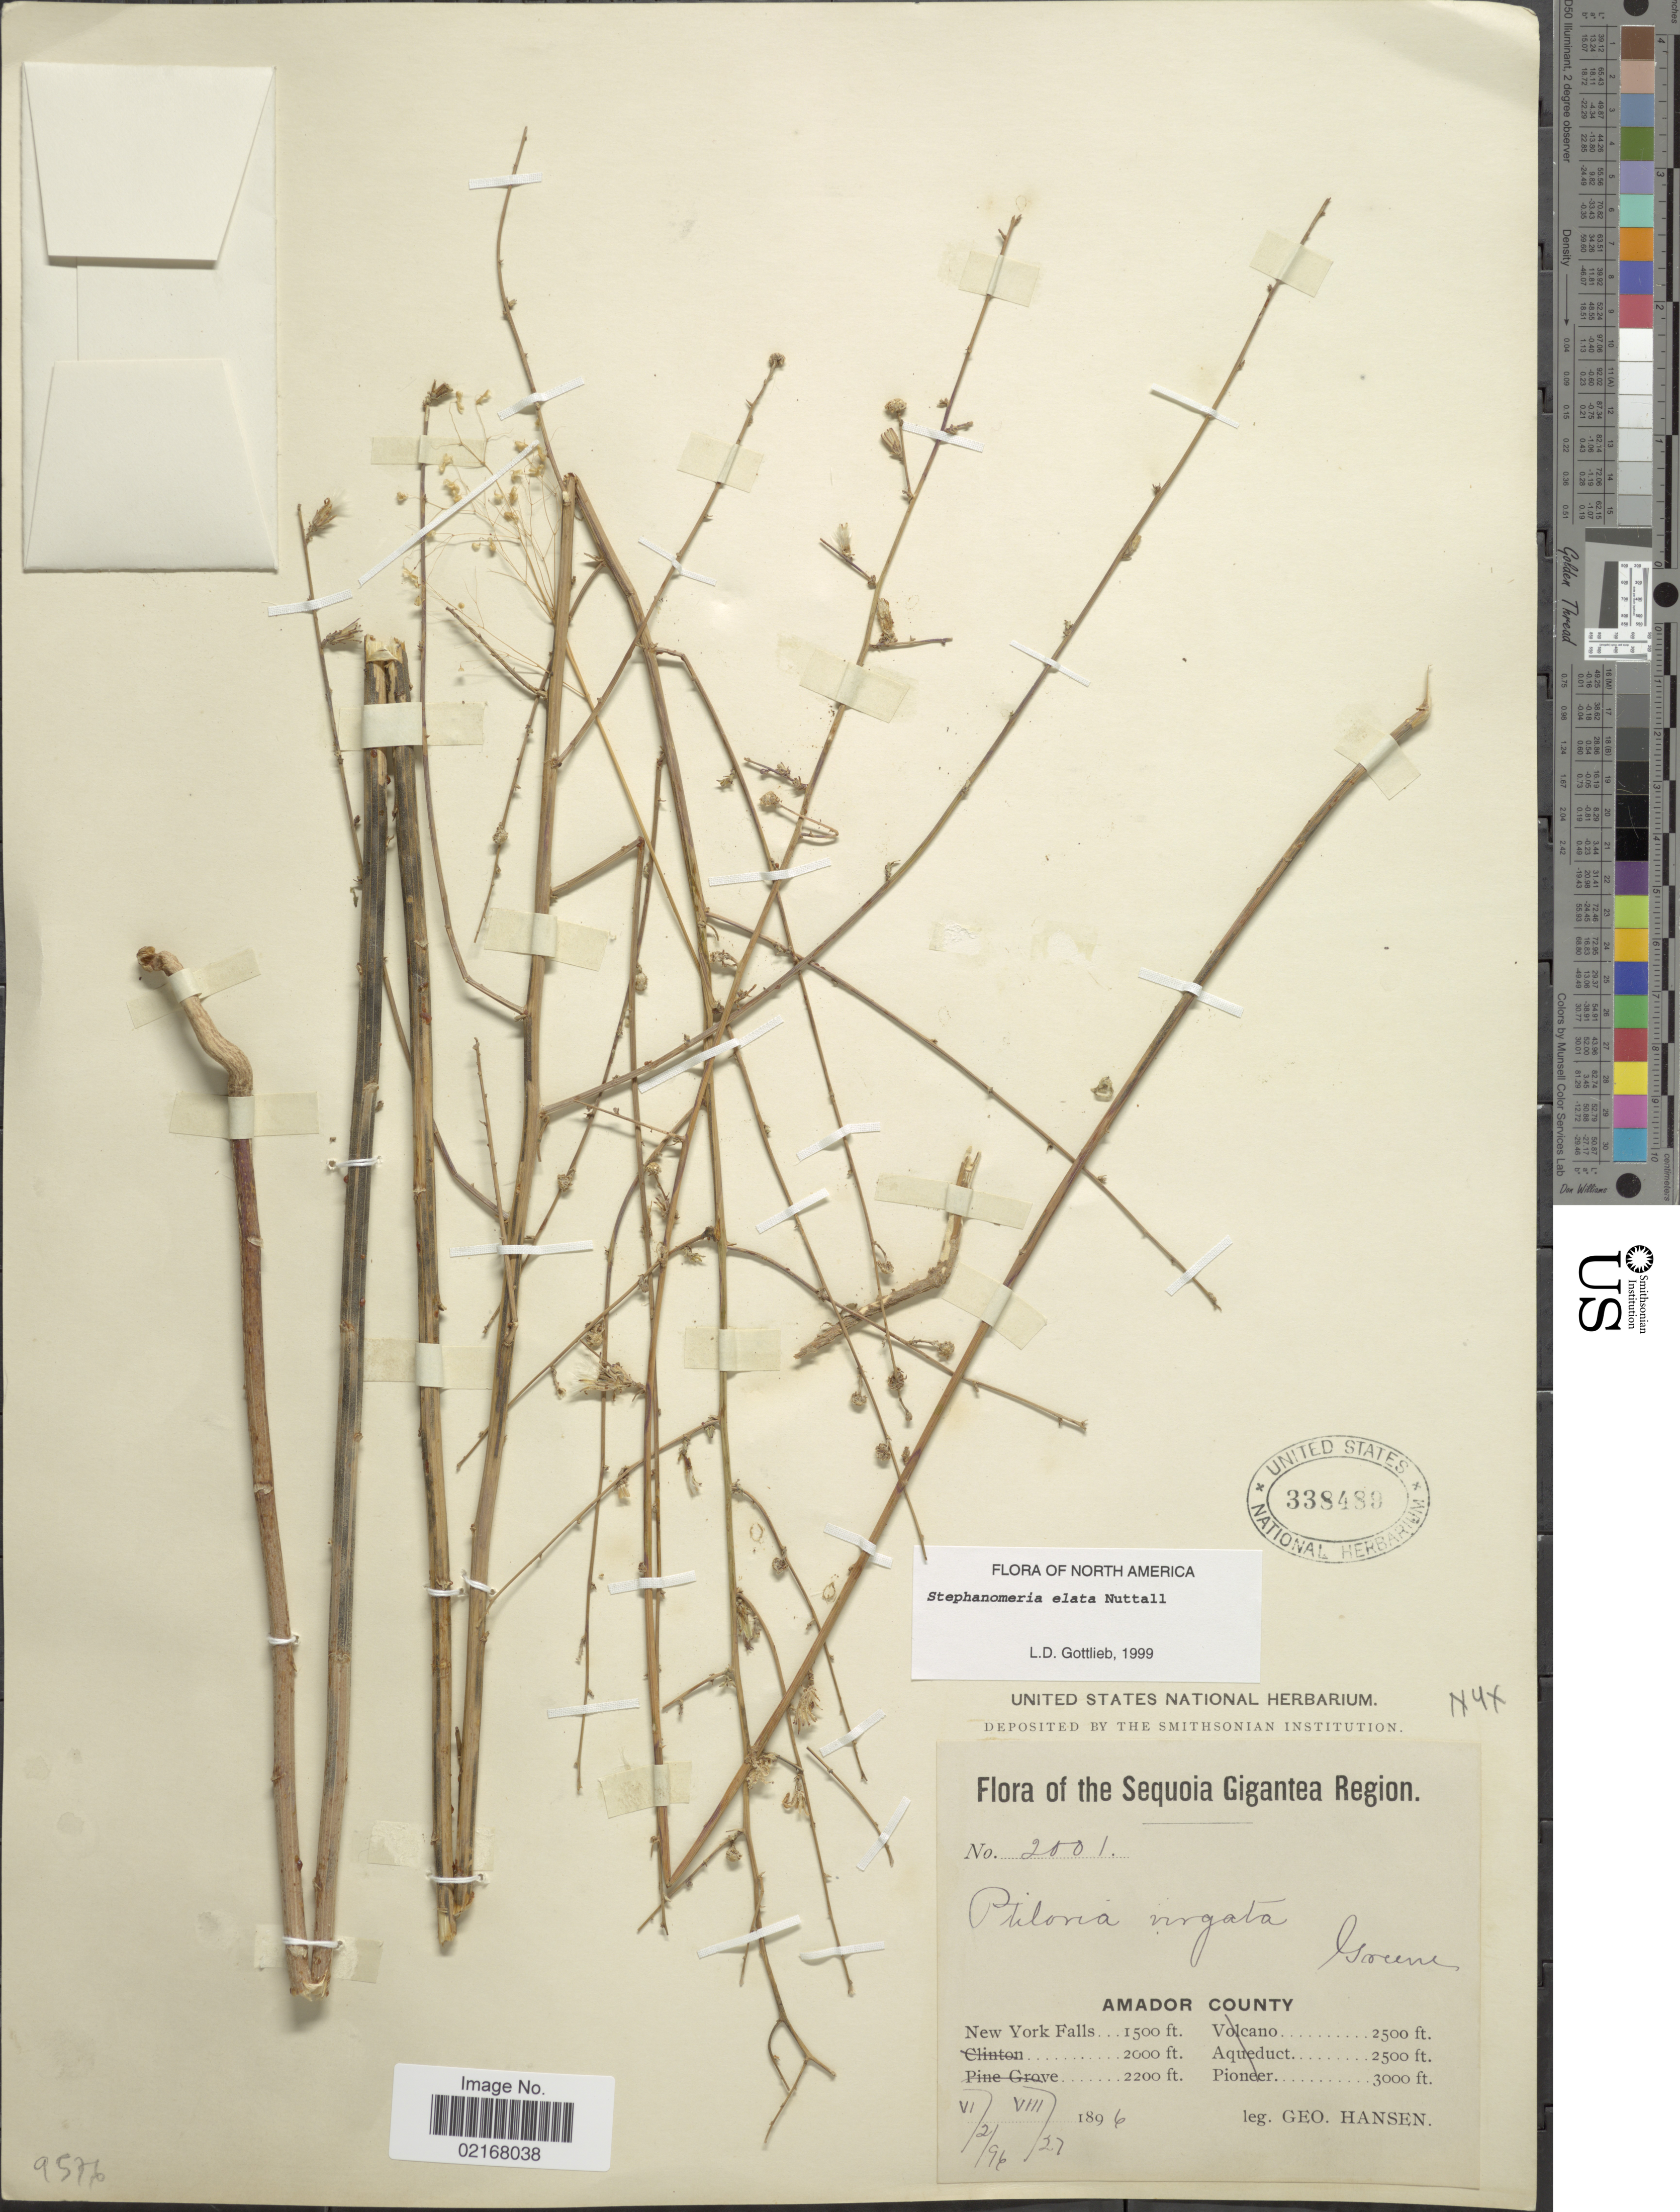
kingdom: Plantae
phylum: Tracheophyta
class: Magnoliopsida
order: Asterales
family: Asteraceae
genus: Stephanomeria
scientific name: Stephanomeria elata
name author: Nutt.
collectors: G. Hansen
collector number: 2001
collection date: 1896-06-02/1896-08-27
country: United States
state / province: California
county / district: Amador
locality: Sequoia Gigantea Region. Amador County. New York Falls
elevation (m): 457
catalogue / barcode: US 338489